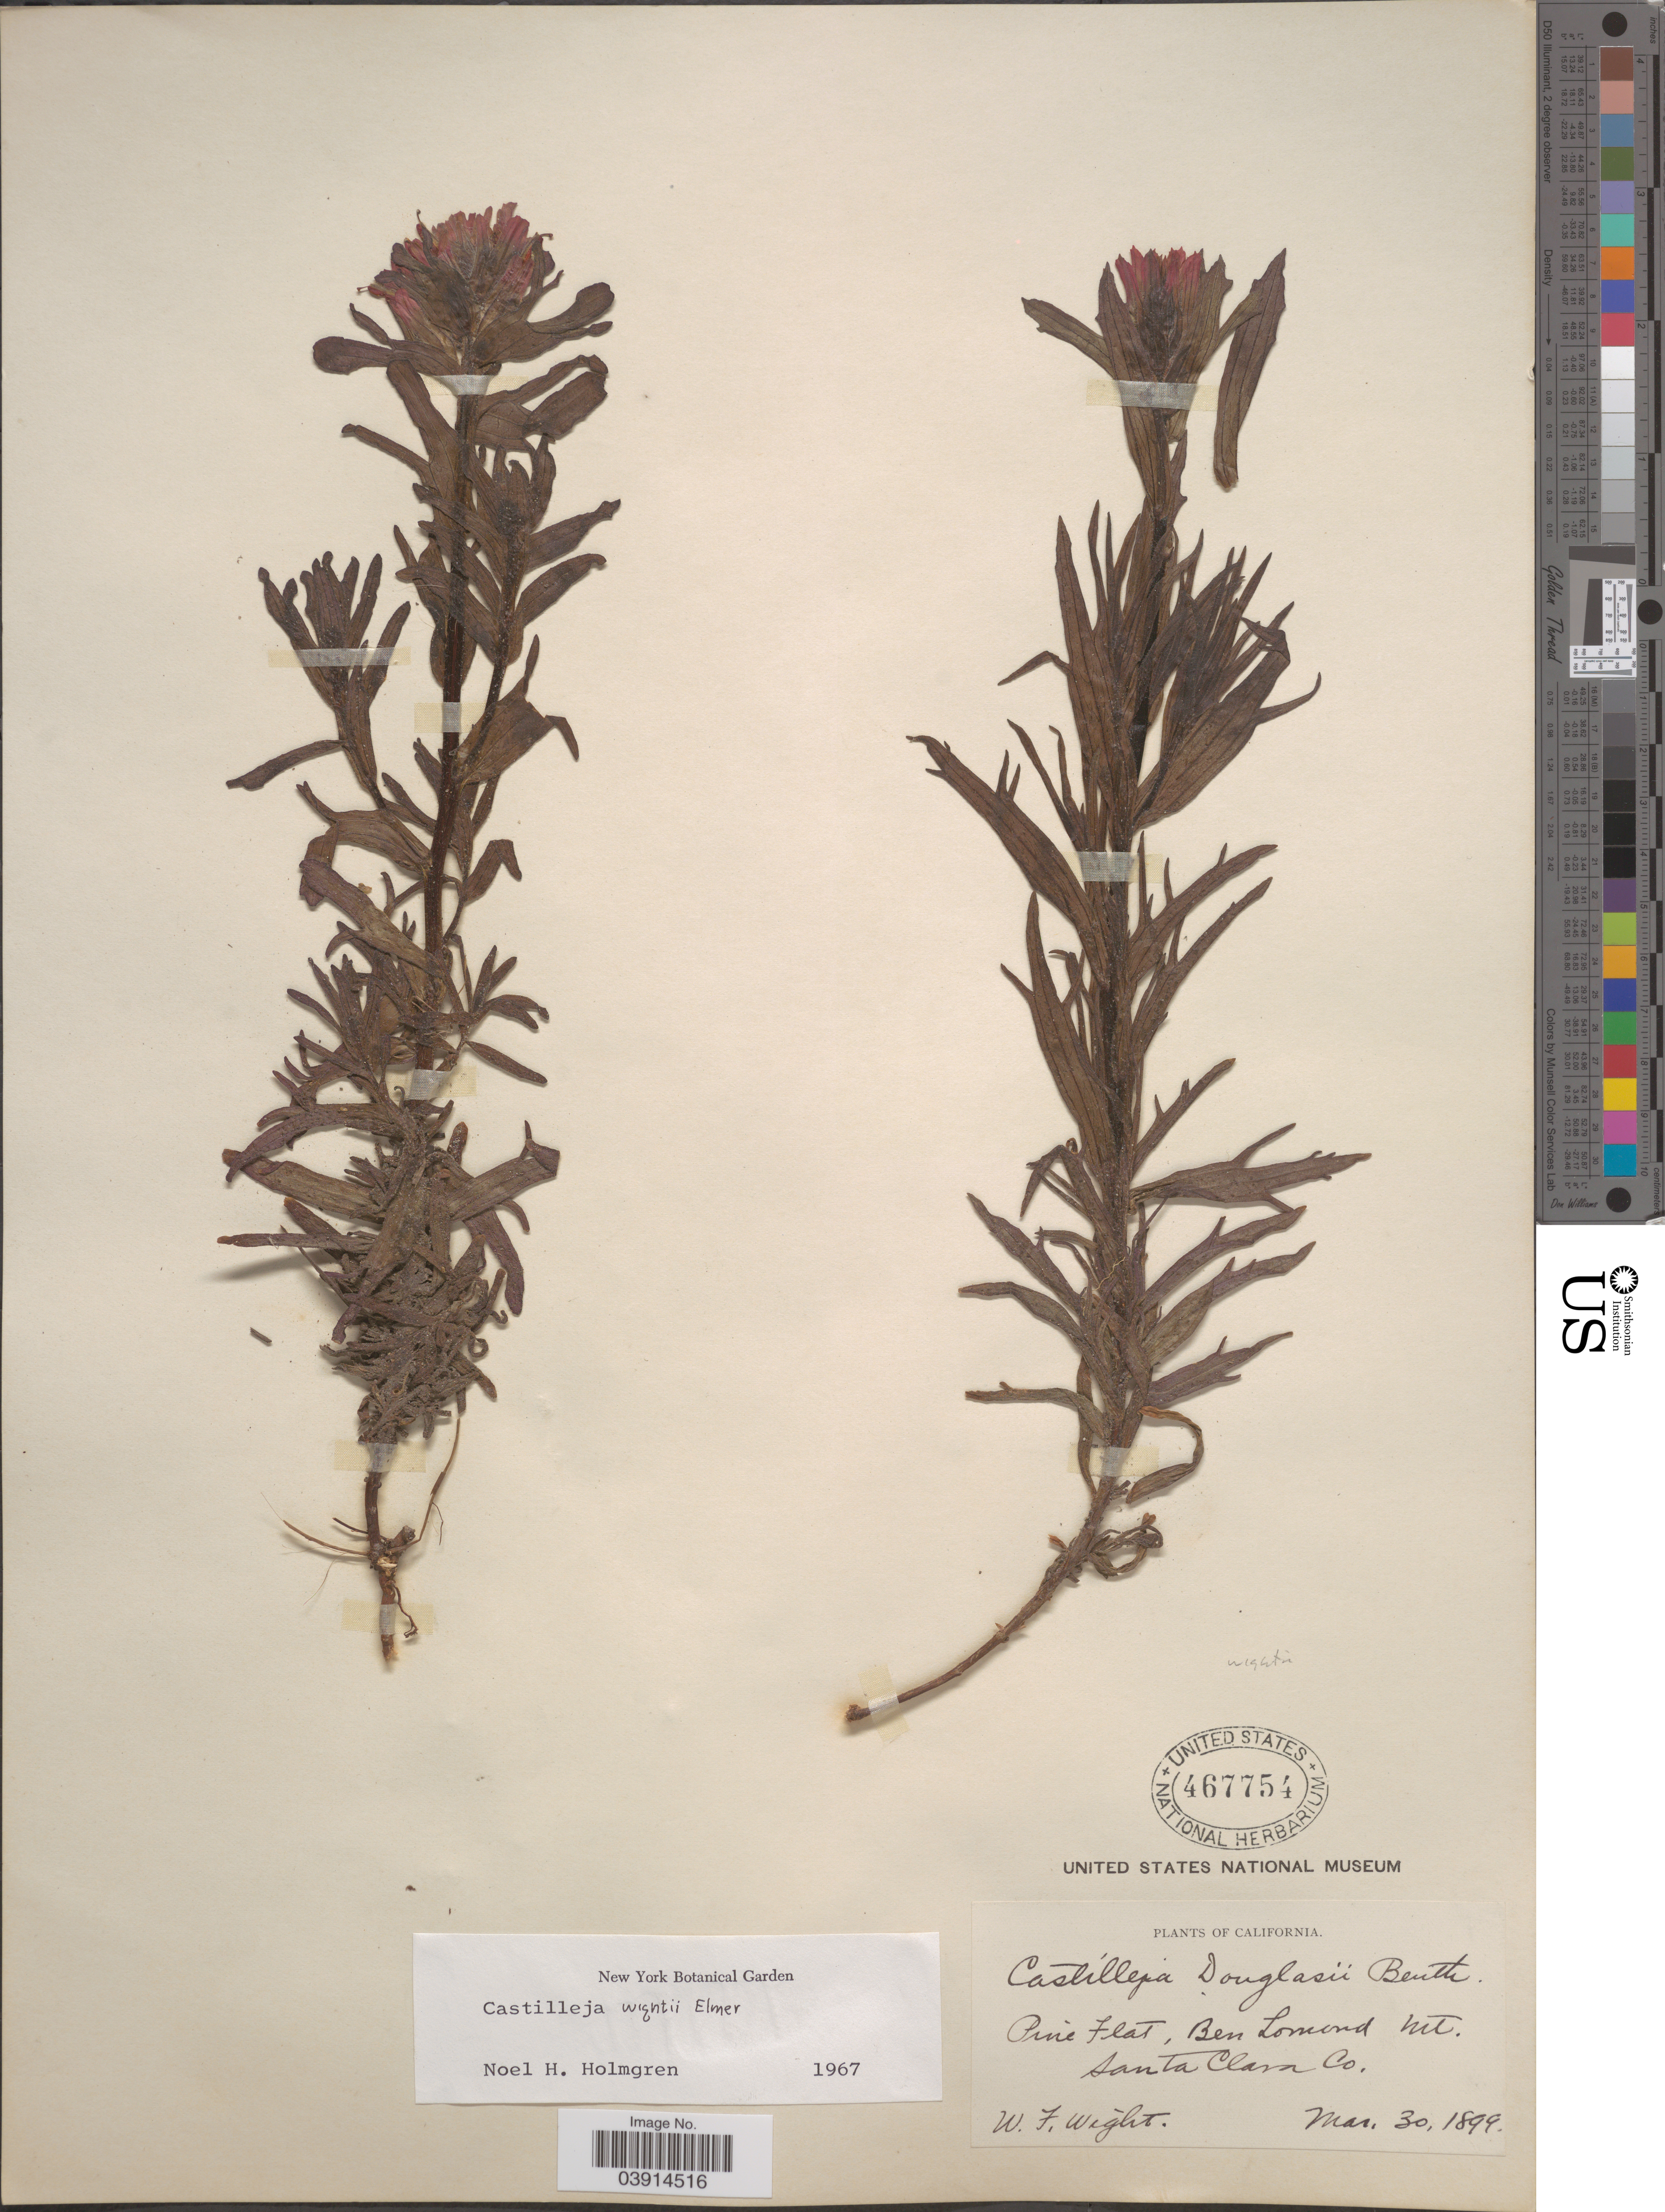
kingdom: Plantae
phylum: Tracheophyta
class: Magnoliopsida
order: Lamiales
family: Orobanchaceae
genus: Castilleja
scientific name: Castilleja wightii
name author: Elmer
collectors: W. Wight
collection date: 1899-03-30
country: United States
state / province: California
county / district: Santa Clara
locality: Pine Flat, Ben Lomond Mt. Santa Clara Co.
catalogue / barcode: US 467754